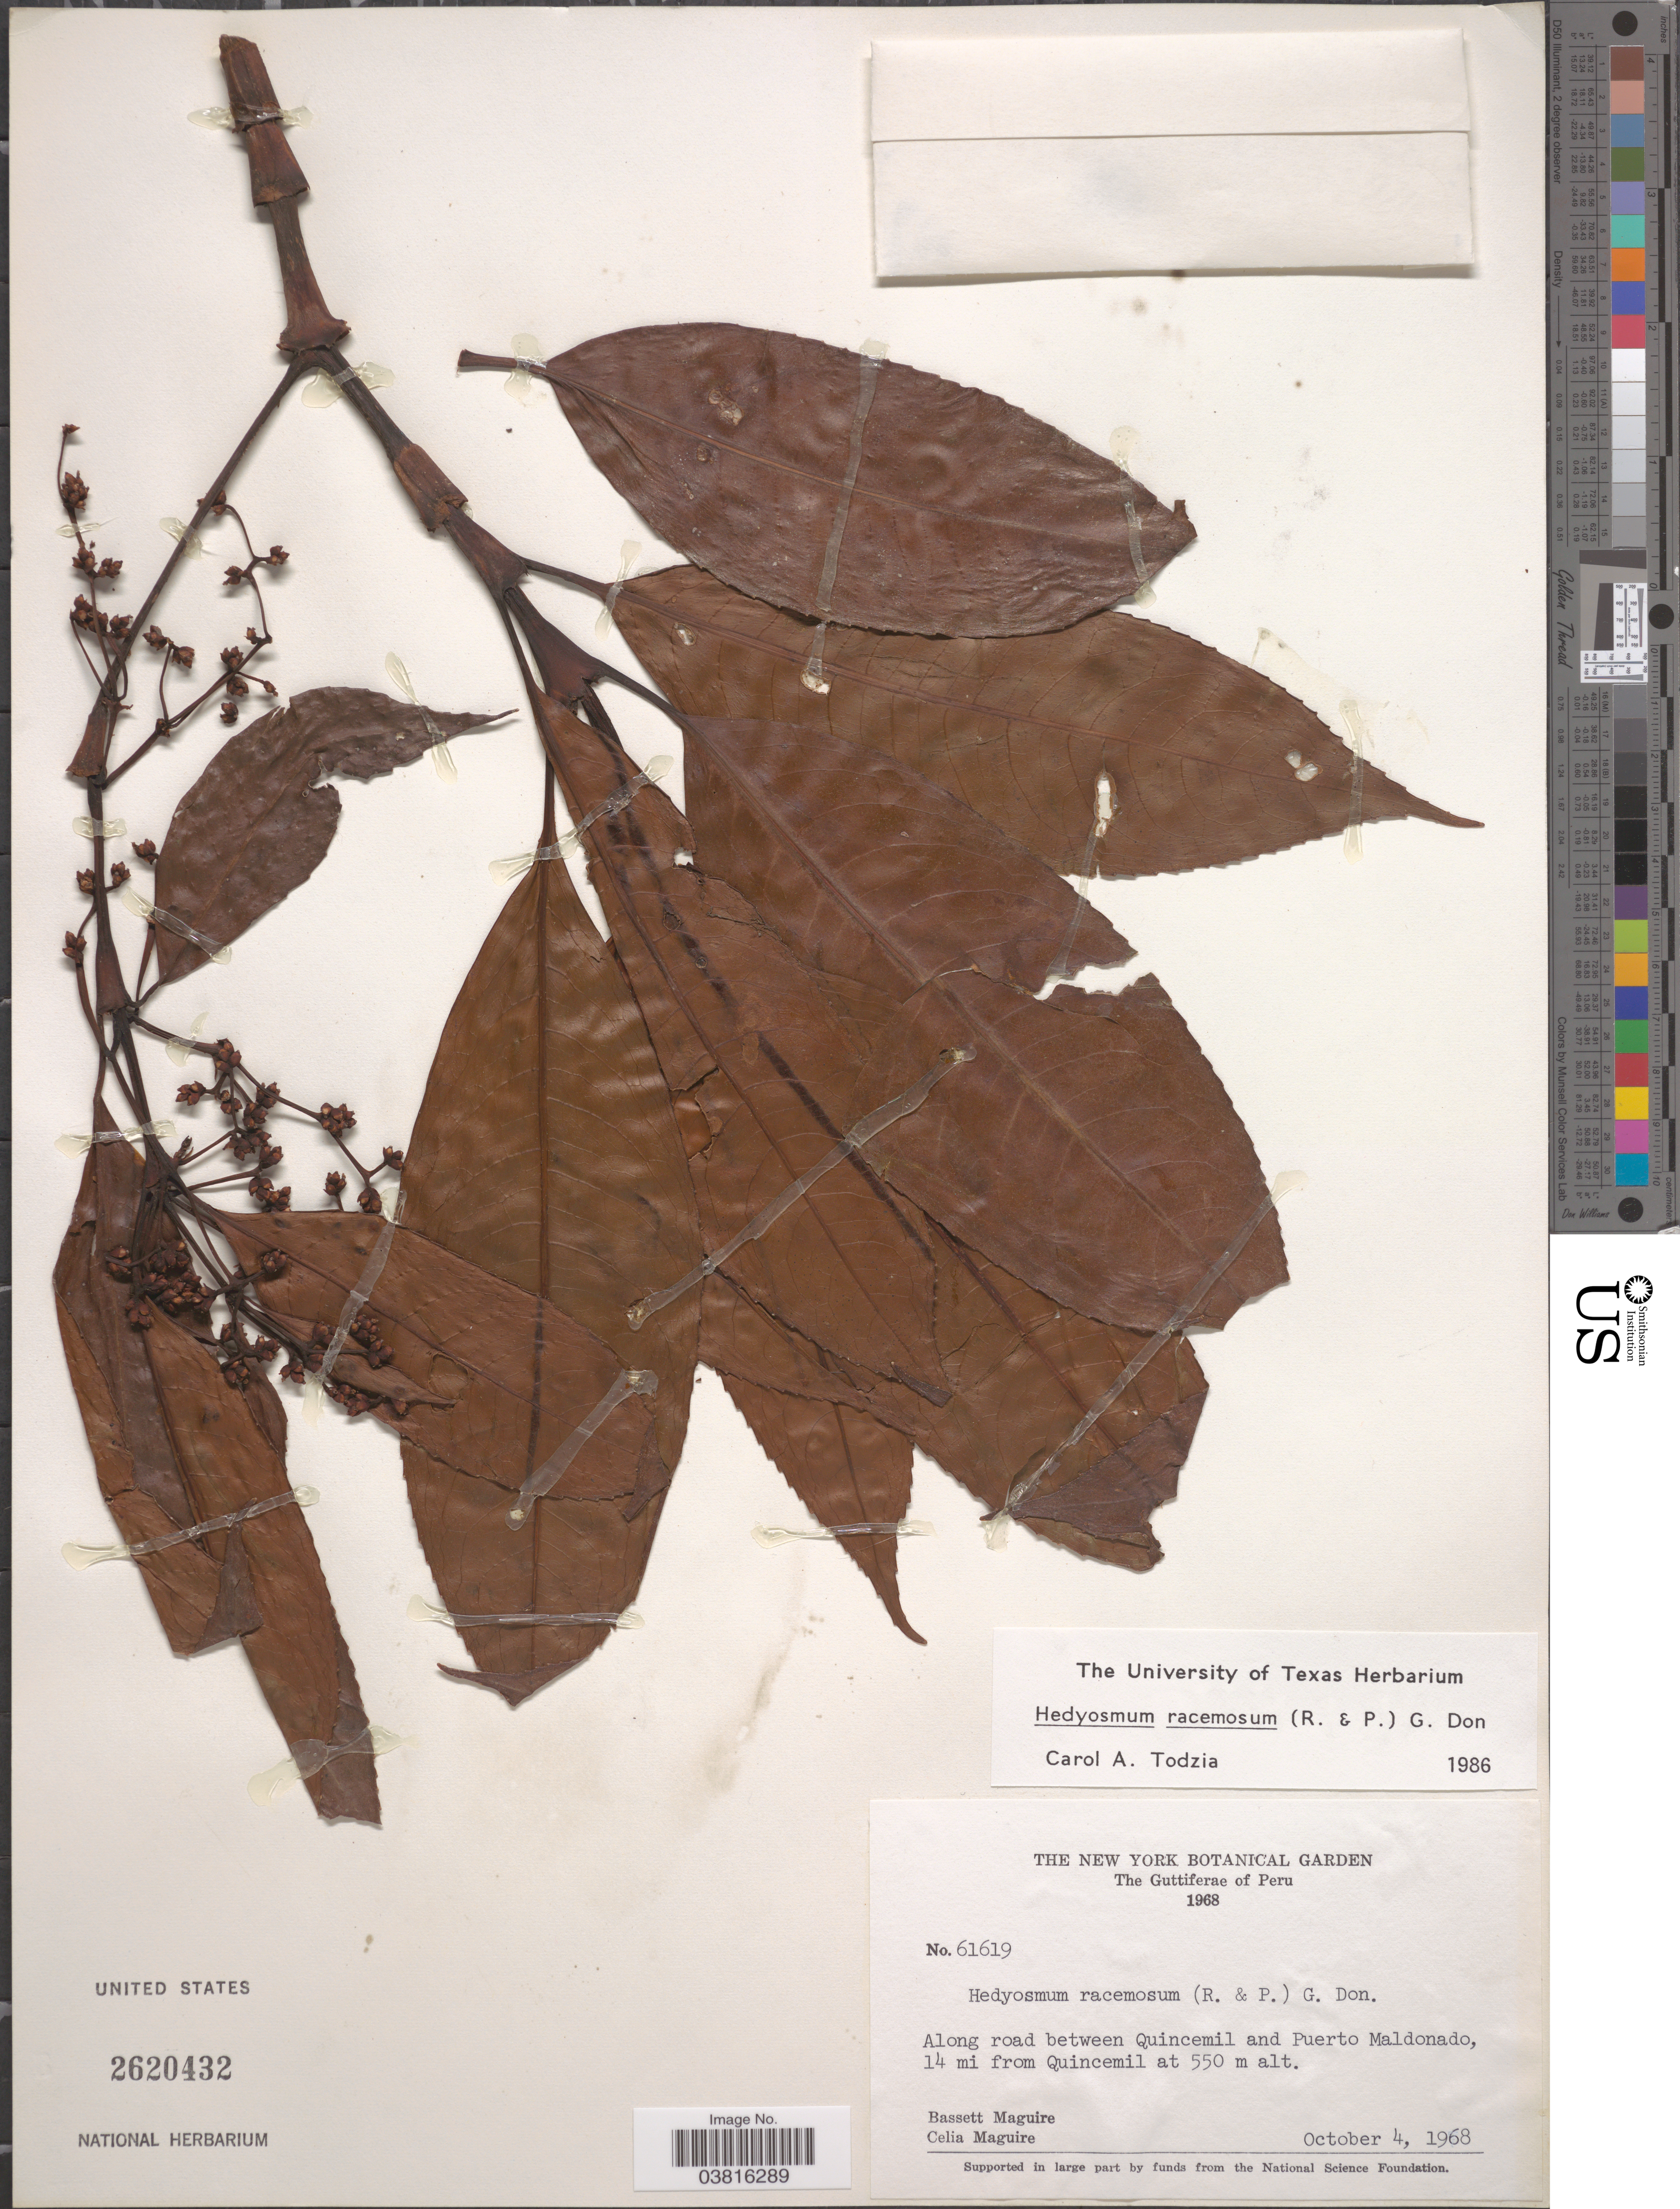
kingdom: Plantae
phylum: Tracheophyta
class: Magnoliopsida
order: Chloranthales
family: Chloranthaceae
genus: Hedyosmum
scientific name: Hedyosmum racemosum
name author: (Ruiz & Pav.) G. Don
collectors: B. Maguire & C. K. Maguire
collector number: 61619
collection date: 1968-10-04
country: Peru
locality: The Guttiferæ of Peru. Along road between Quincemil and Puerto Maldonado, 14 mi from Quincemil.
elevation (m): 550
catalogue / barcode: US 2620432